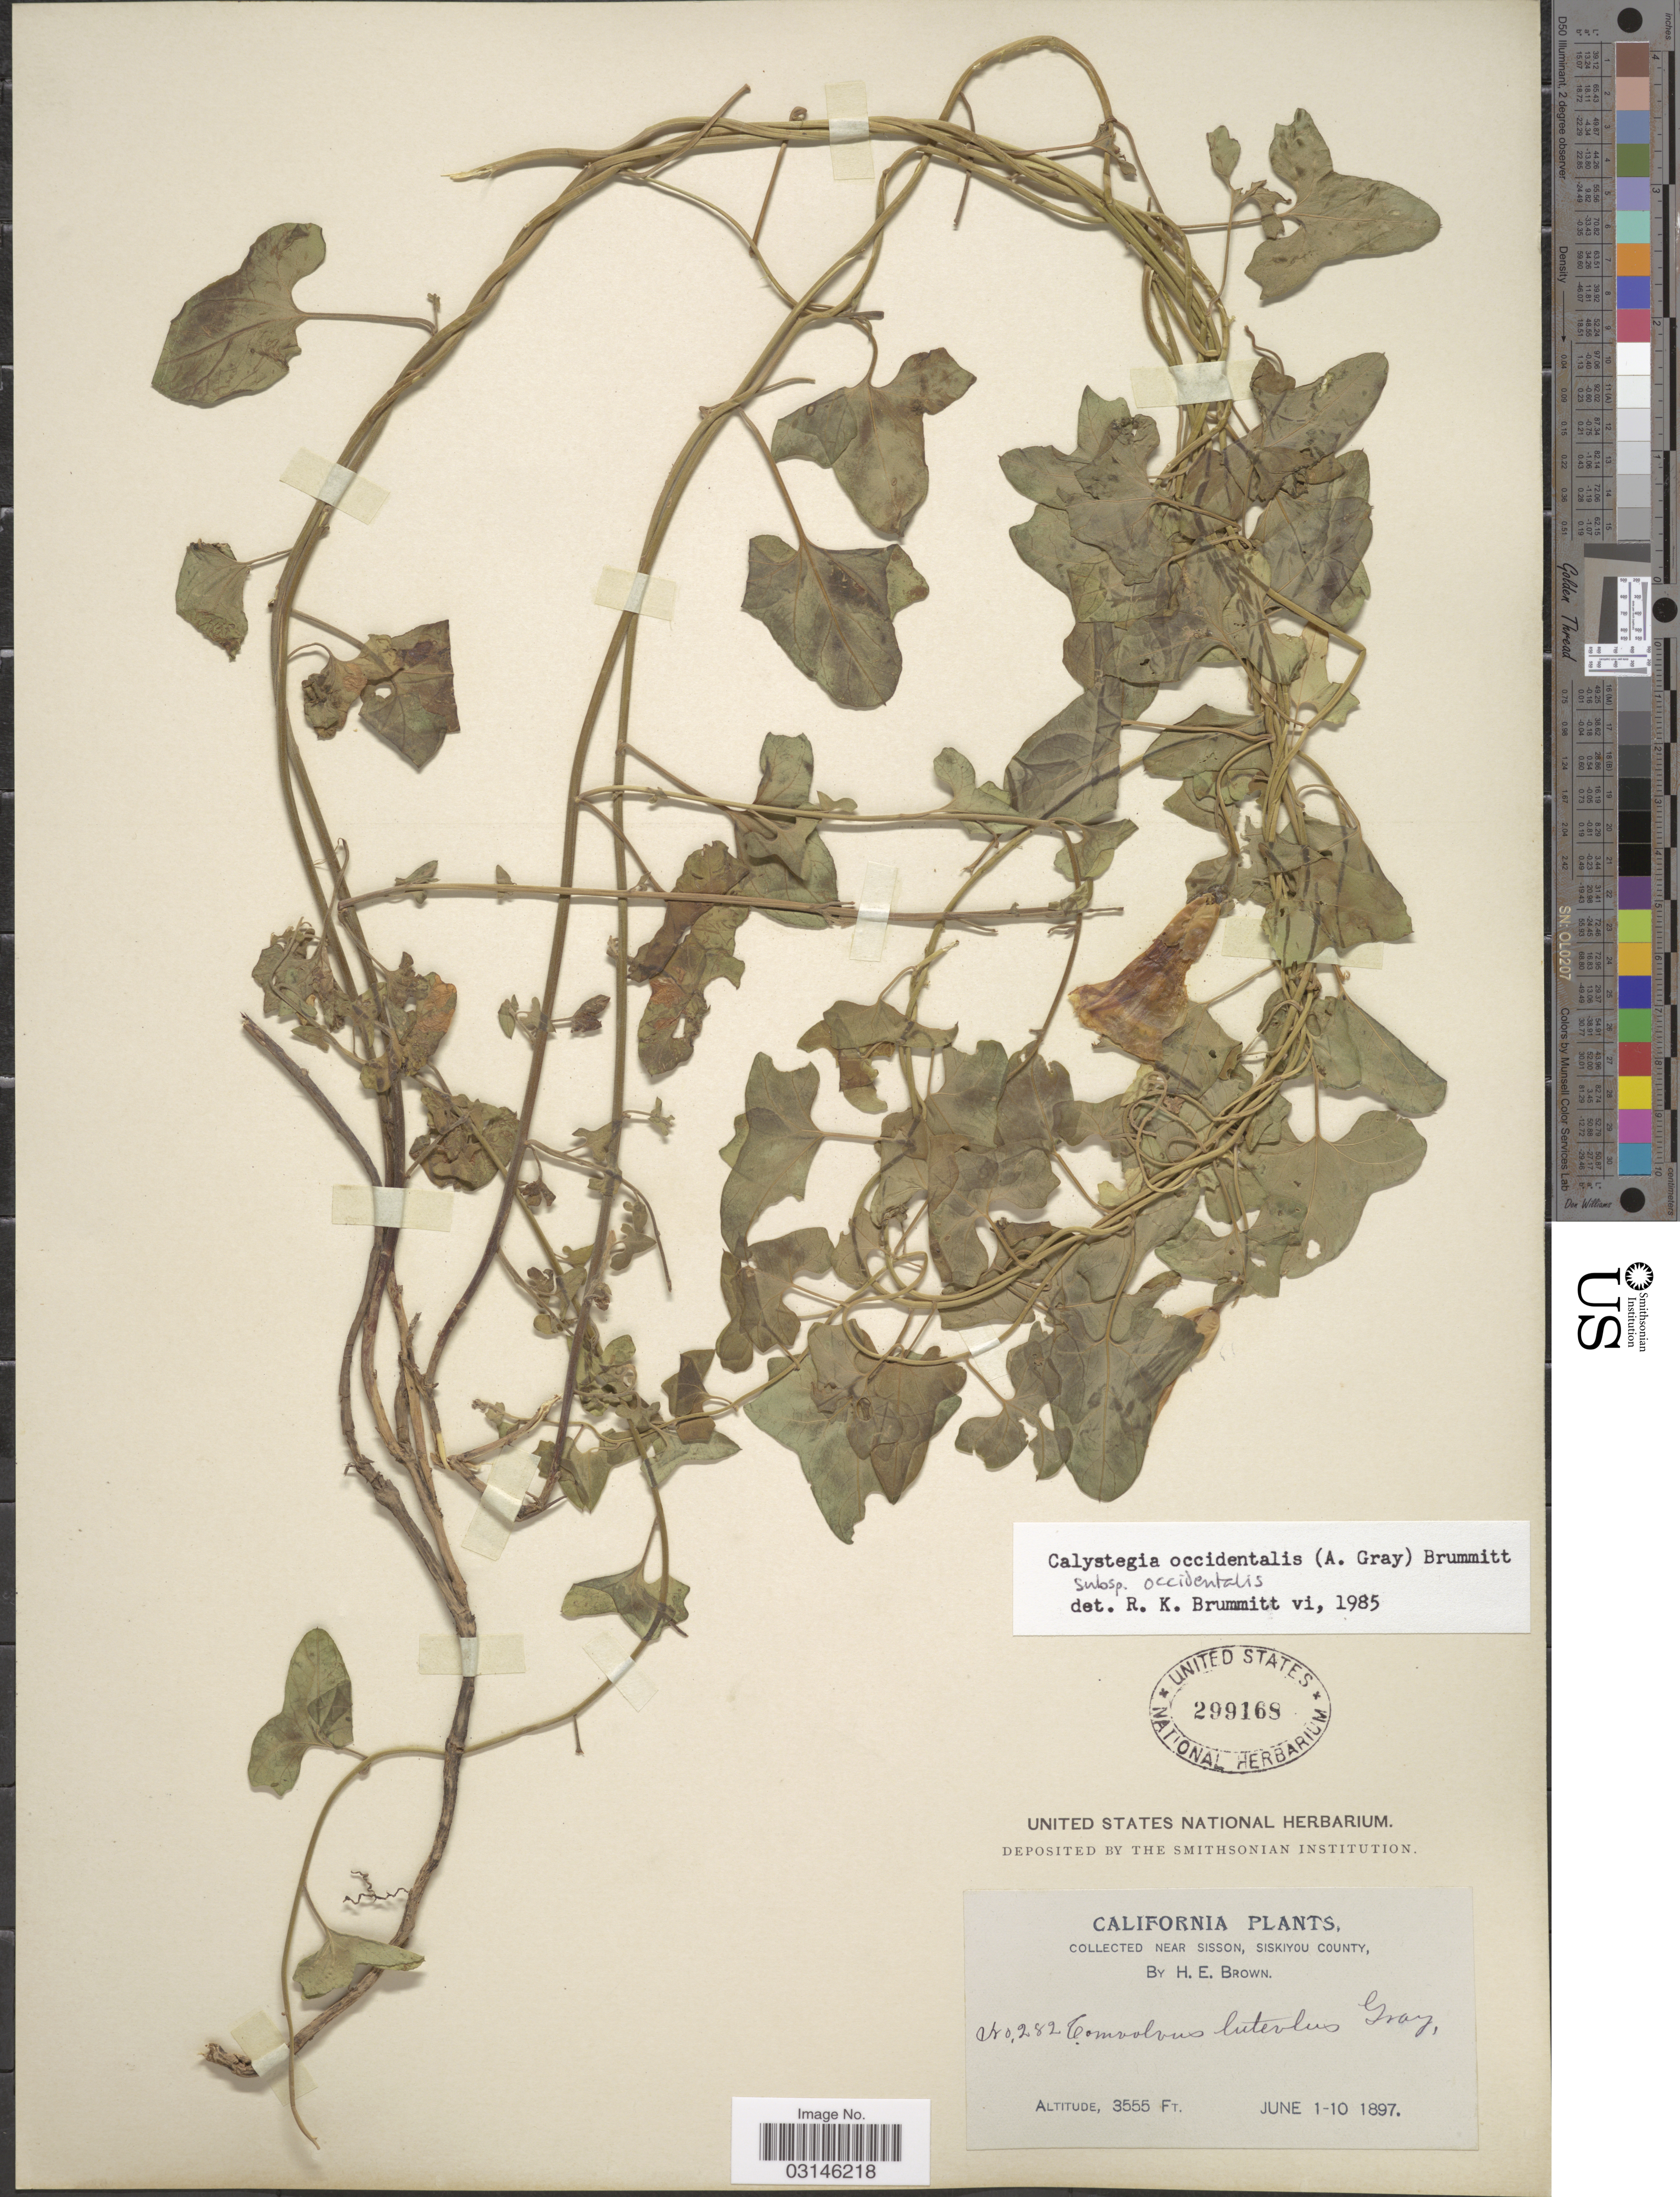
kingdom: Plantae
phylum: Tracheophyta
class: Magnoliopsida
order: Solanales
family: Convolvulaceae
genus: Calystegia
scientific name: Calystegia occidentalis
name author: (A. Gray) Brummitt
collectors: H. E. Brown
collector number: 282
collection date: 1897-06-01/1897-06-10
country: United States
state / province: California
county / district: Siskiyou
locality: Near Sisson, Siskiyou County.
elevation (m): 1084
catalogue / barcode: US 299168